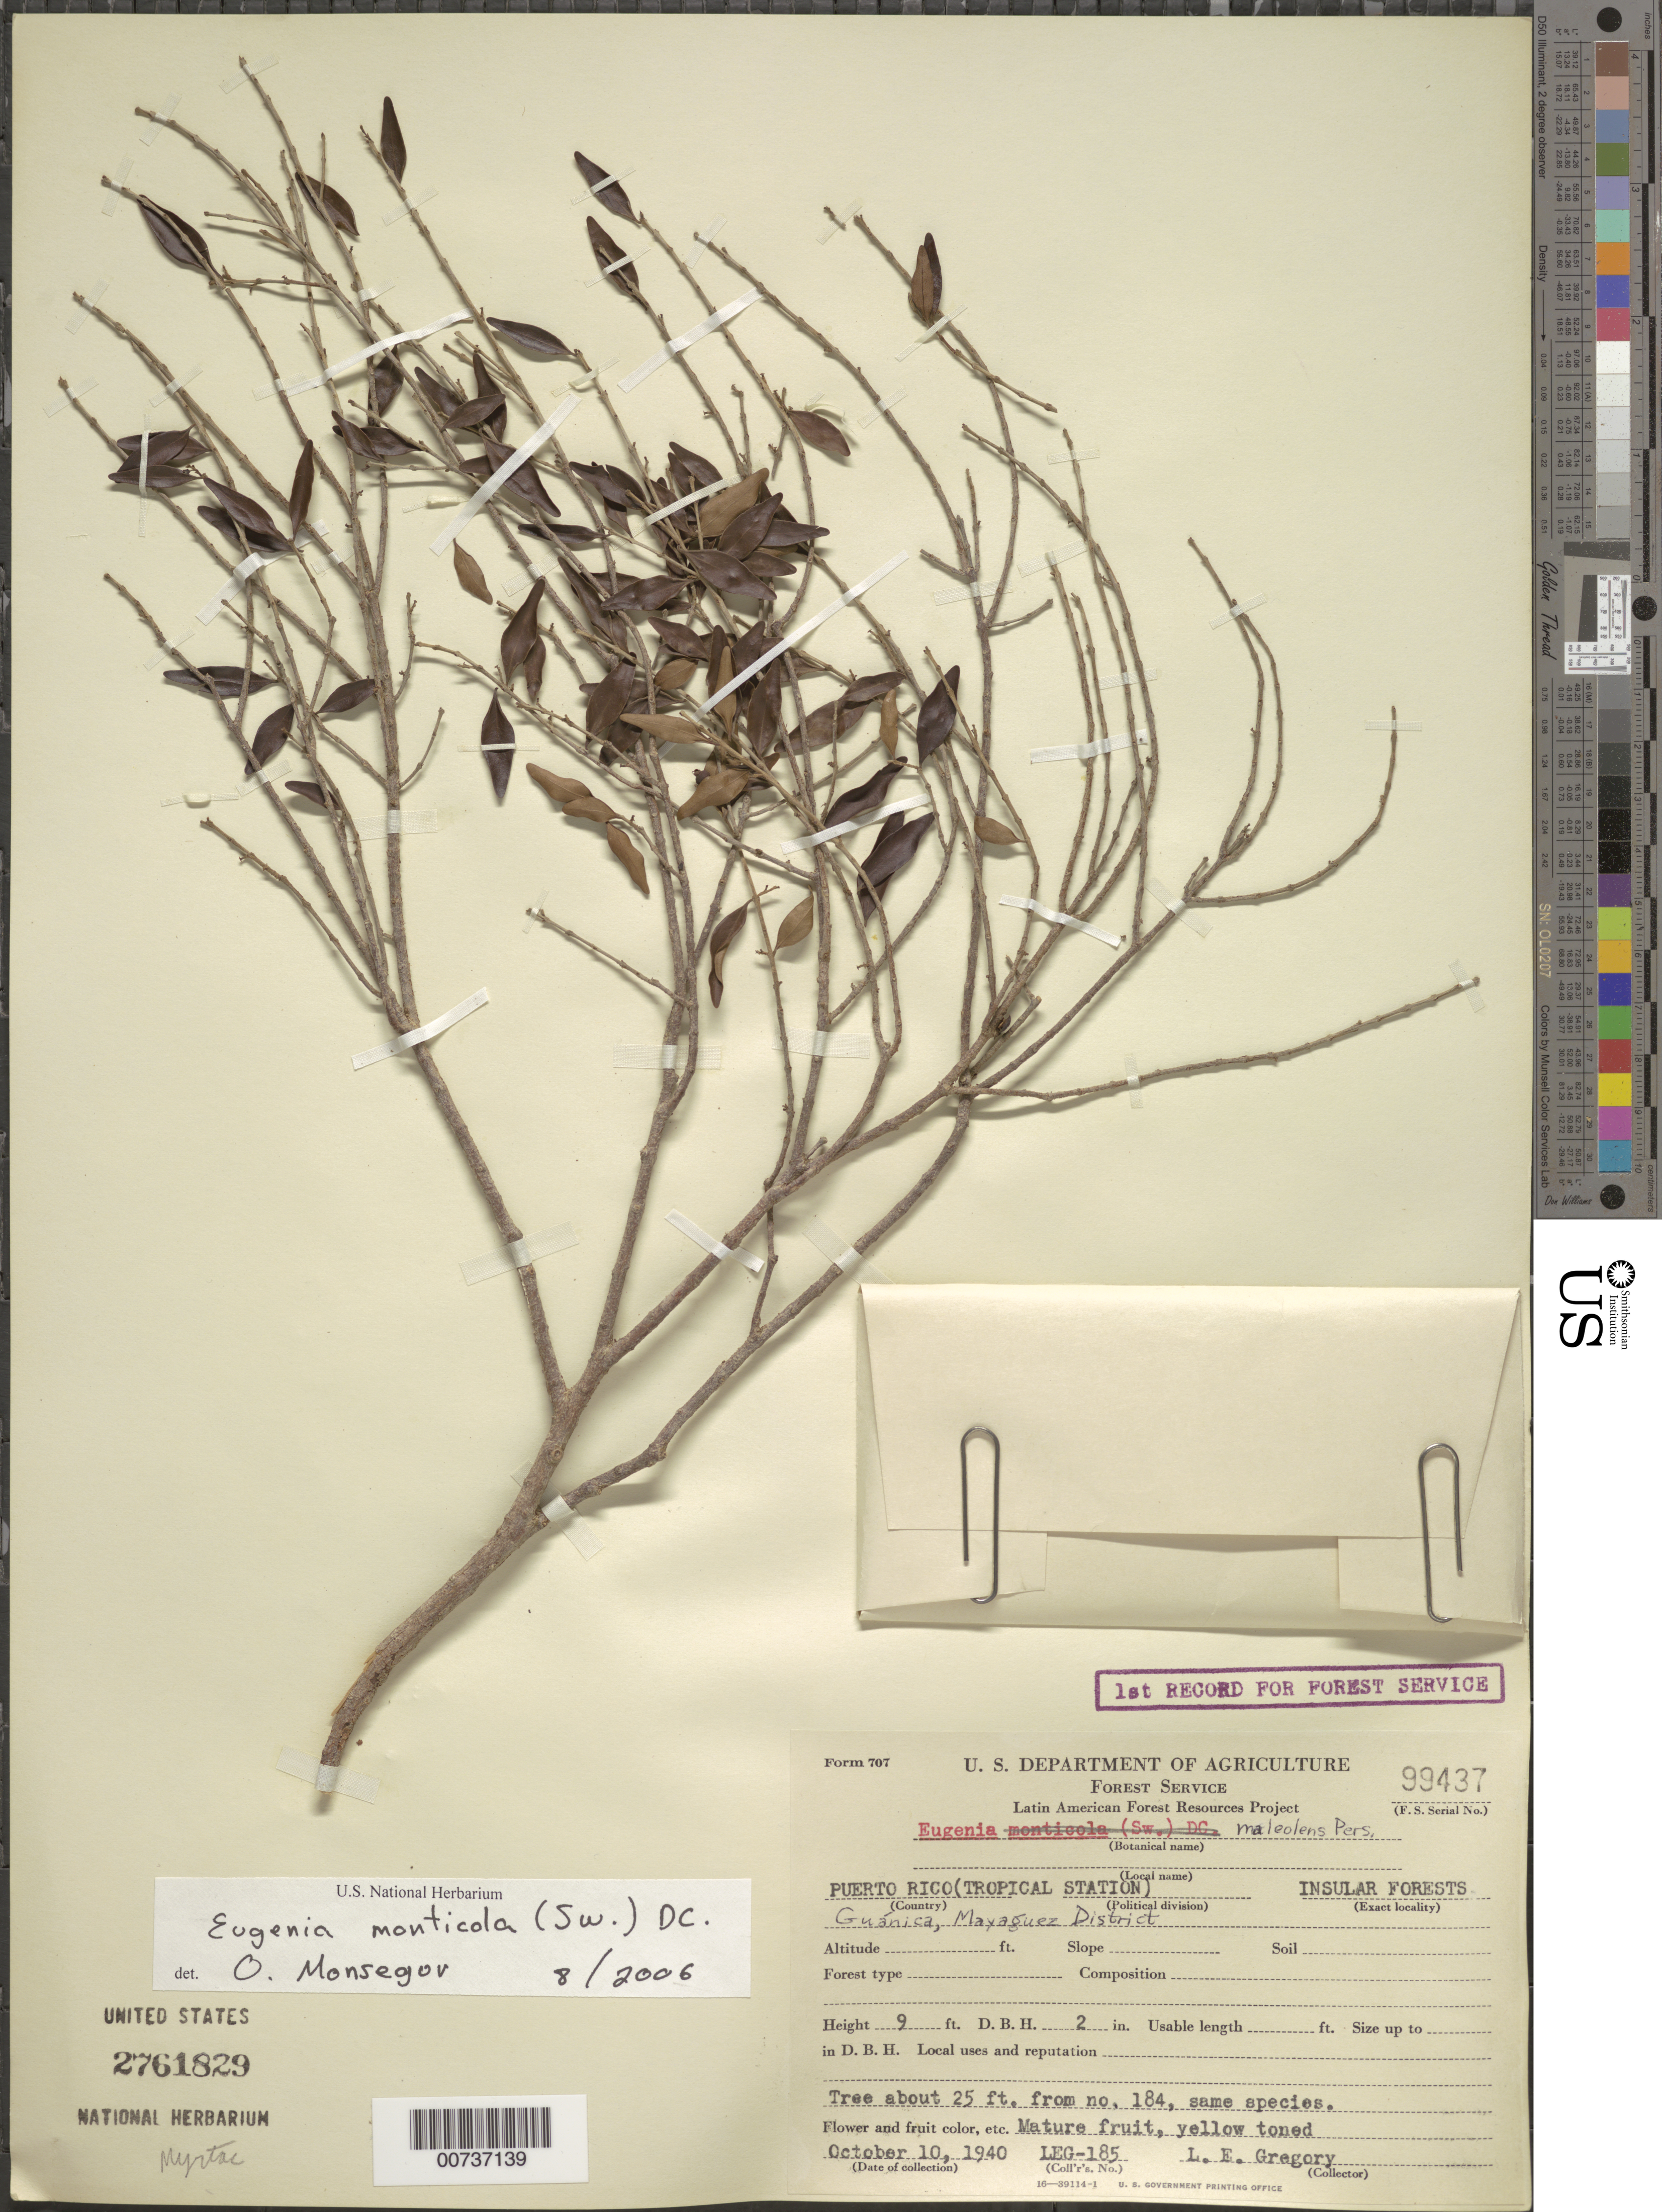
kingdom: Plantae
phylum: Tracheophyta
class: Magnoliopsida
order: Myrtales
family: Myrtaceae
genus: Eugenia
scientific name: Eugenia monticola var. monticola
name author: (Sw.) DC.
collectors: L. E. Gregory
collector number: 185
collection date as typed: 10 Oct 1940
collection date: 1940-10-10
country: Puerto Rico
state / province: Guánica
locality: Guánica, Insular Forest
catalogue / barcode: US 2761829